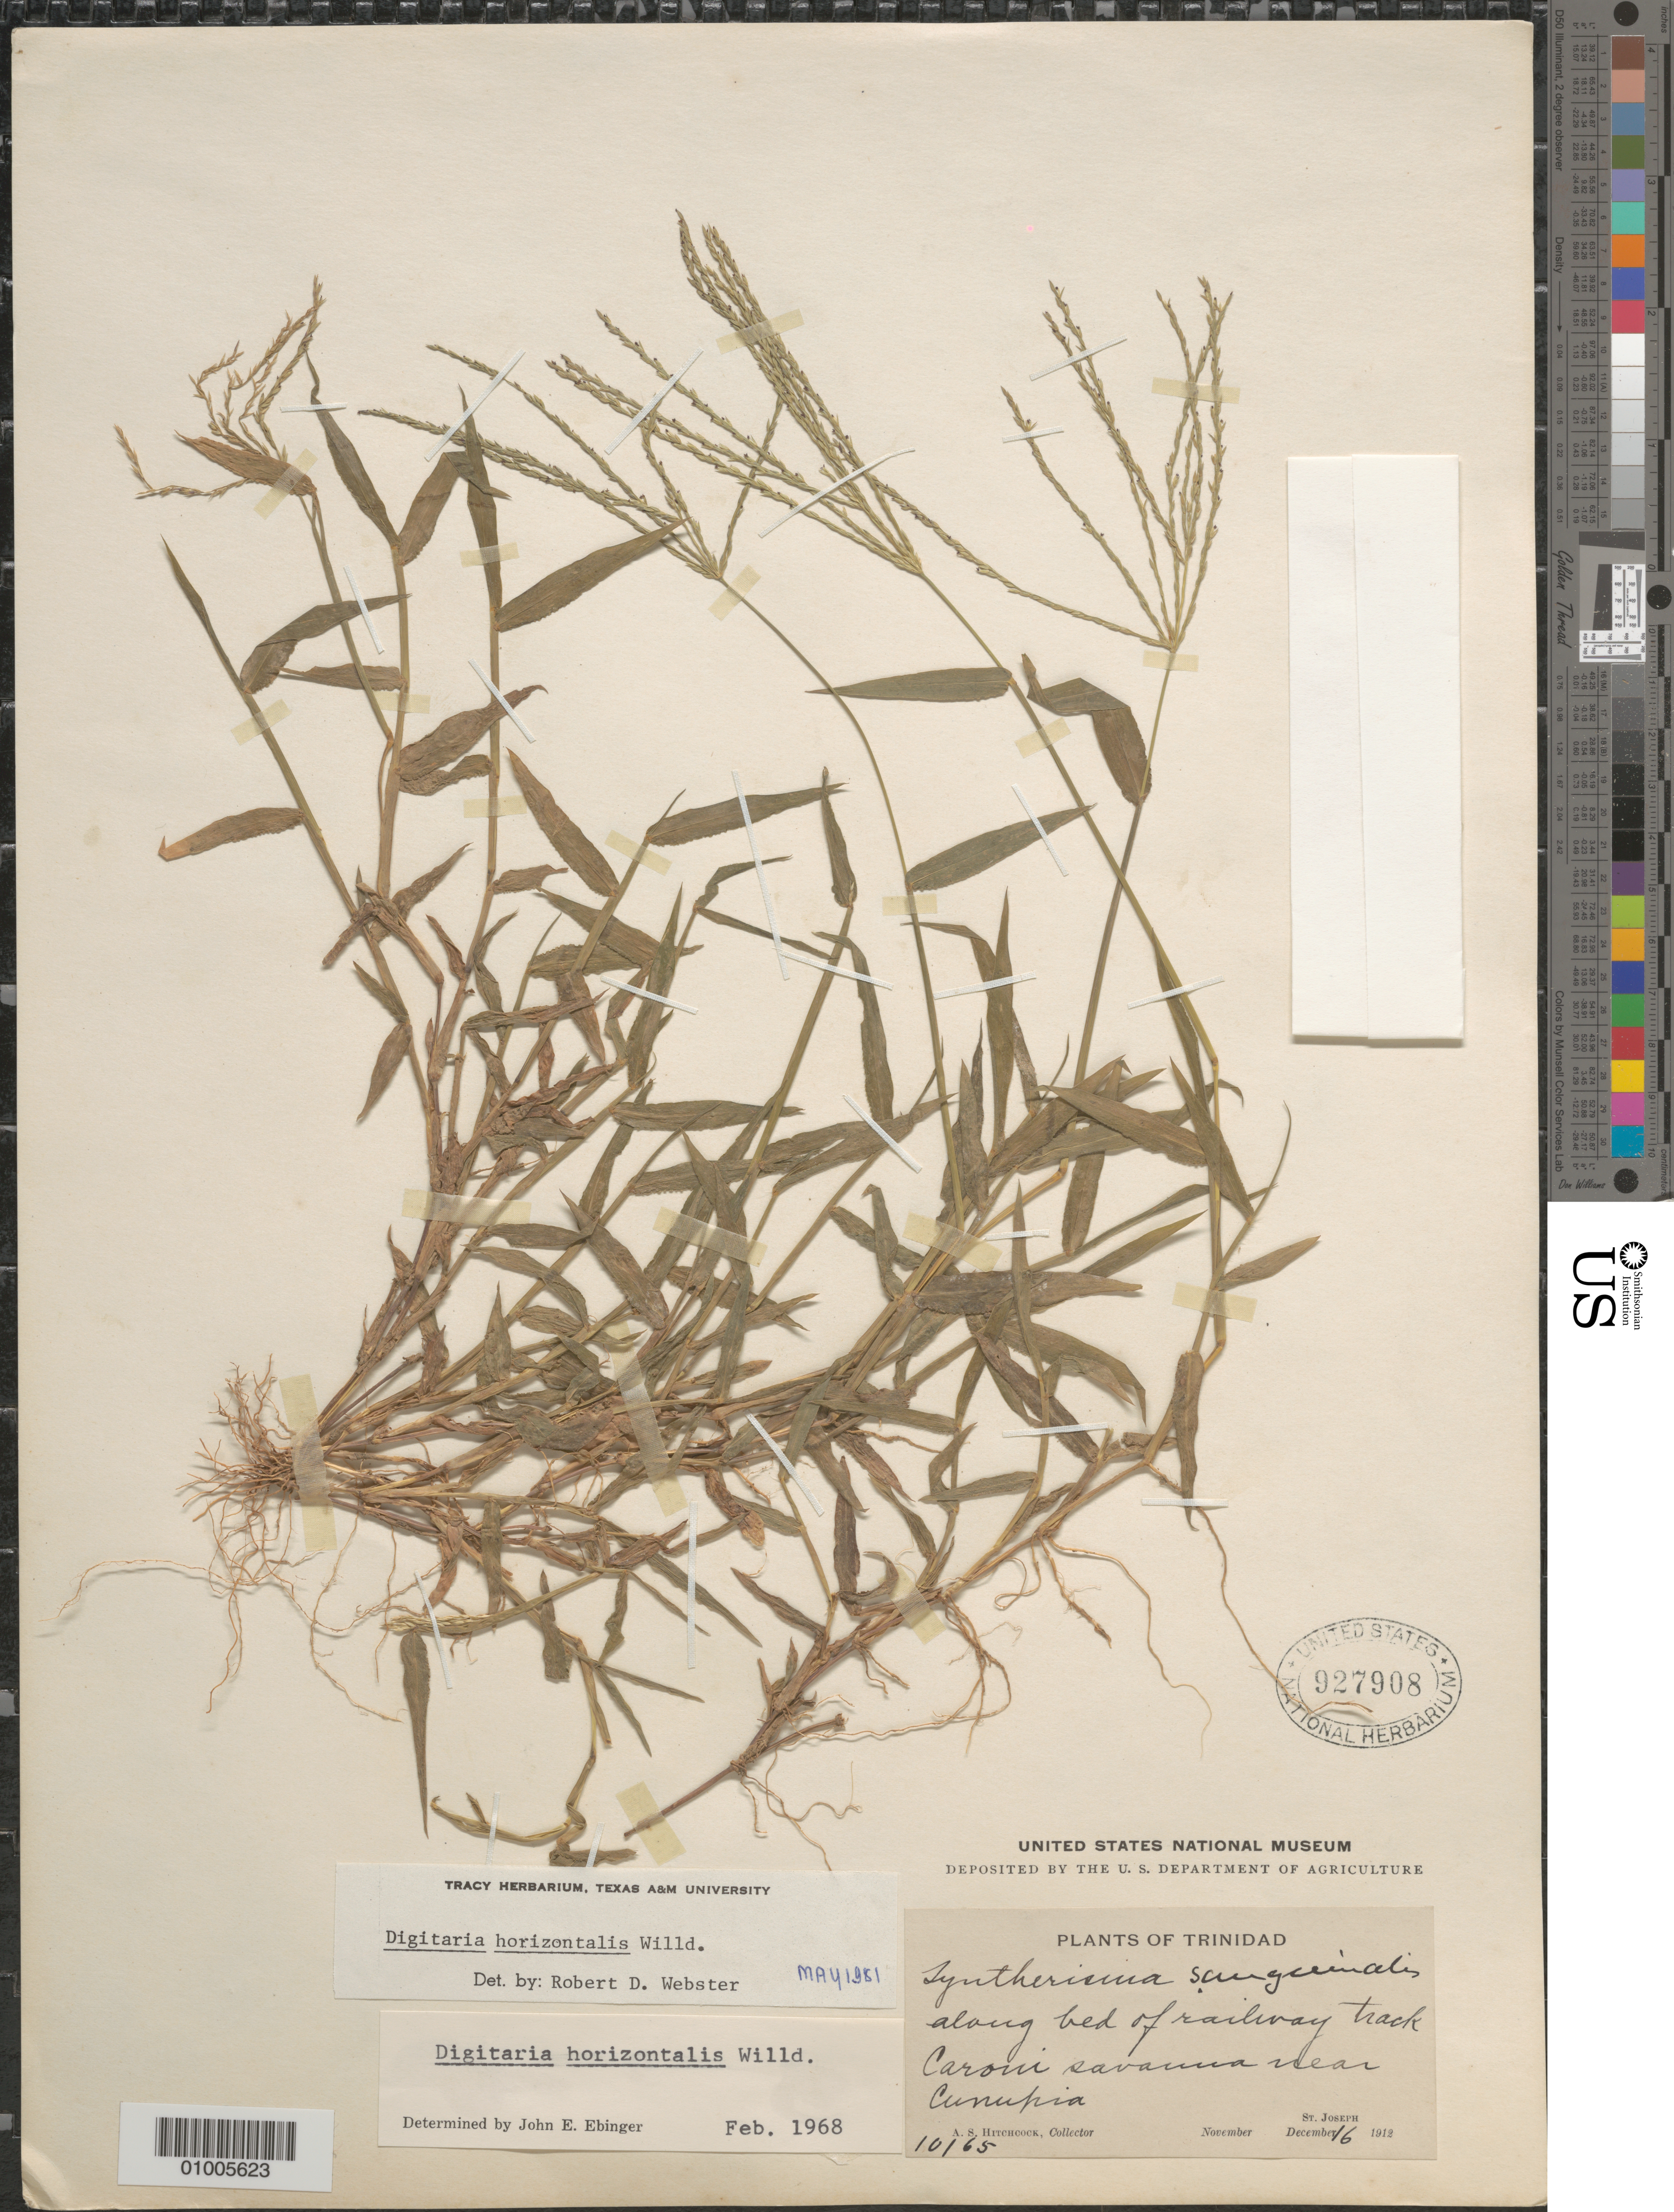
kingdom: Plantae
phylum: Tracheophyta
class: Liliopsida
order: Poales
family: Poaceae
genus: Digitaria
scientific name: Digitaria horizontalis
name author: Willd.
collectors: A. S. Hitchcock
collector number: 10165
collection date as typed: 16 Dec 1912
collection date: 1912-12-16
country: Trinidad and Tobago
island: Trinidad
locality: along bed of railroad track, Caroni Savanna near Cunupia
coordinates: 0 N, 0 E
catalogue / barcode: US 927908